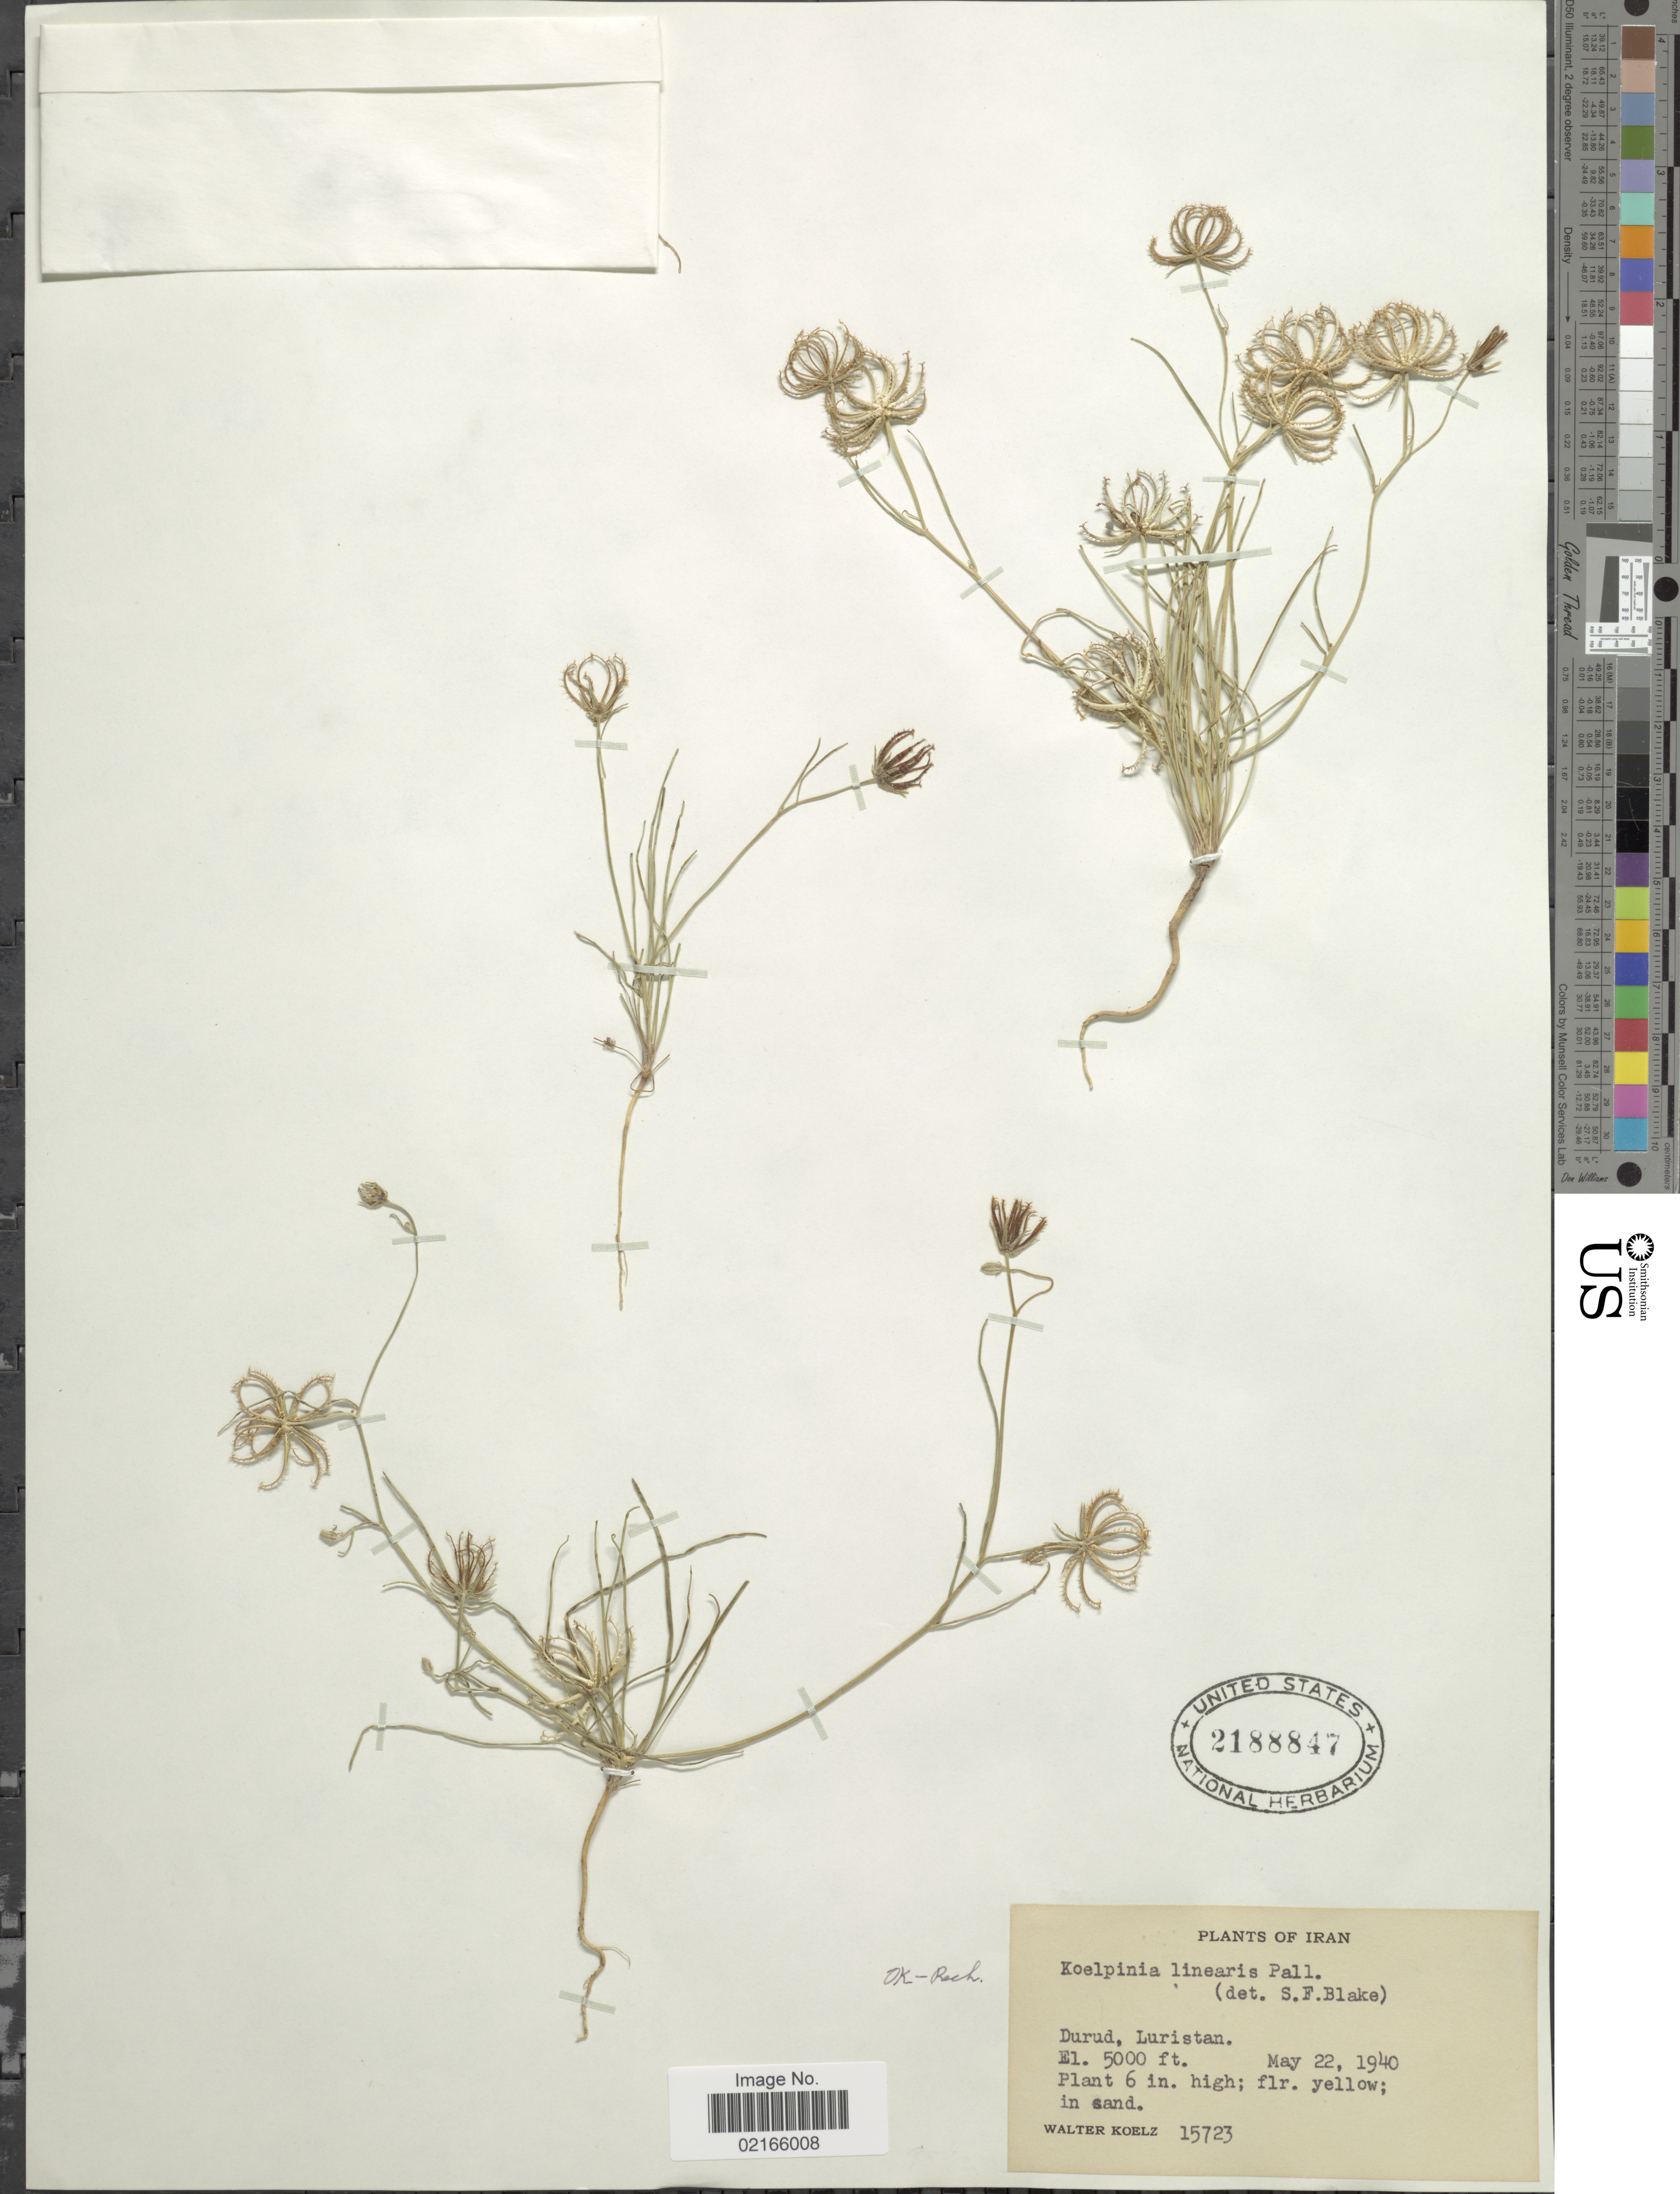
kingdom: Plantae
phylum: Tracheophyta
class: Magnoliopsida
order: Asterales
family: Asteraceae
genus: Koelpinia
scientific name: Koelpinia linearis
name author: Pall.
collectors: W. N. Koelz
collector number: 15723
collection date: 1940-05-22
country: Iran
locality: Durud, Luristan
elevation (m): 1524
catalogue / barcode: US 2188847